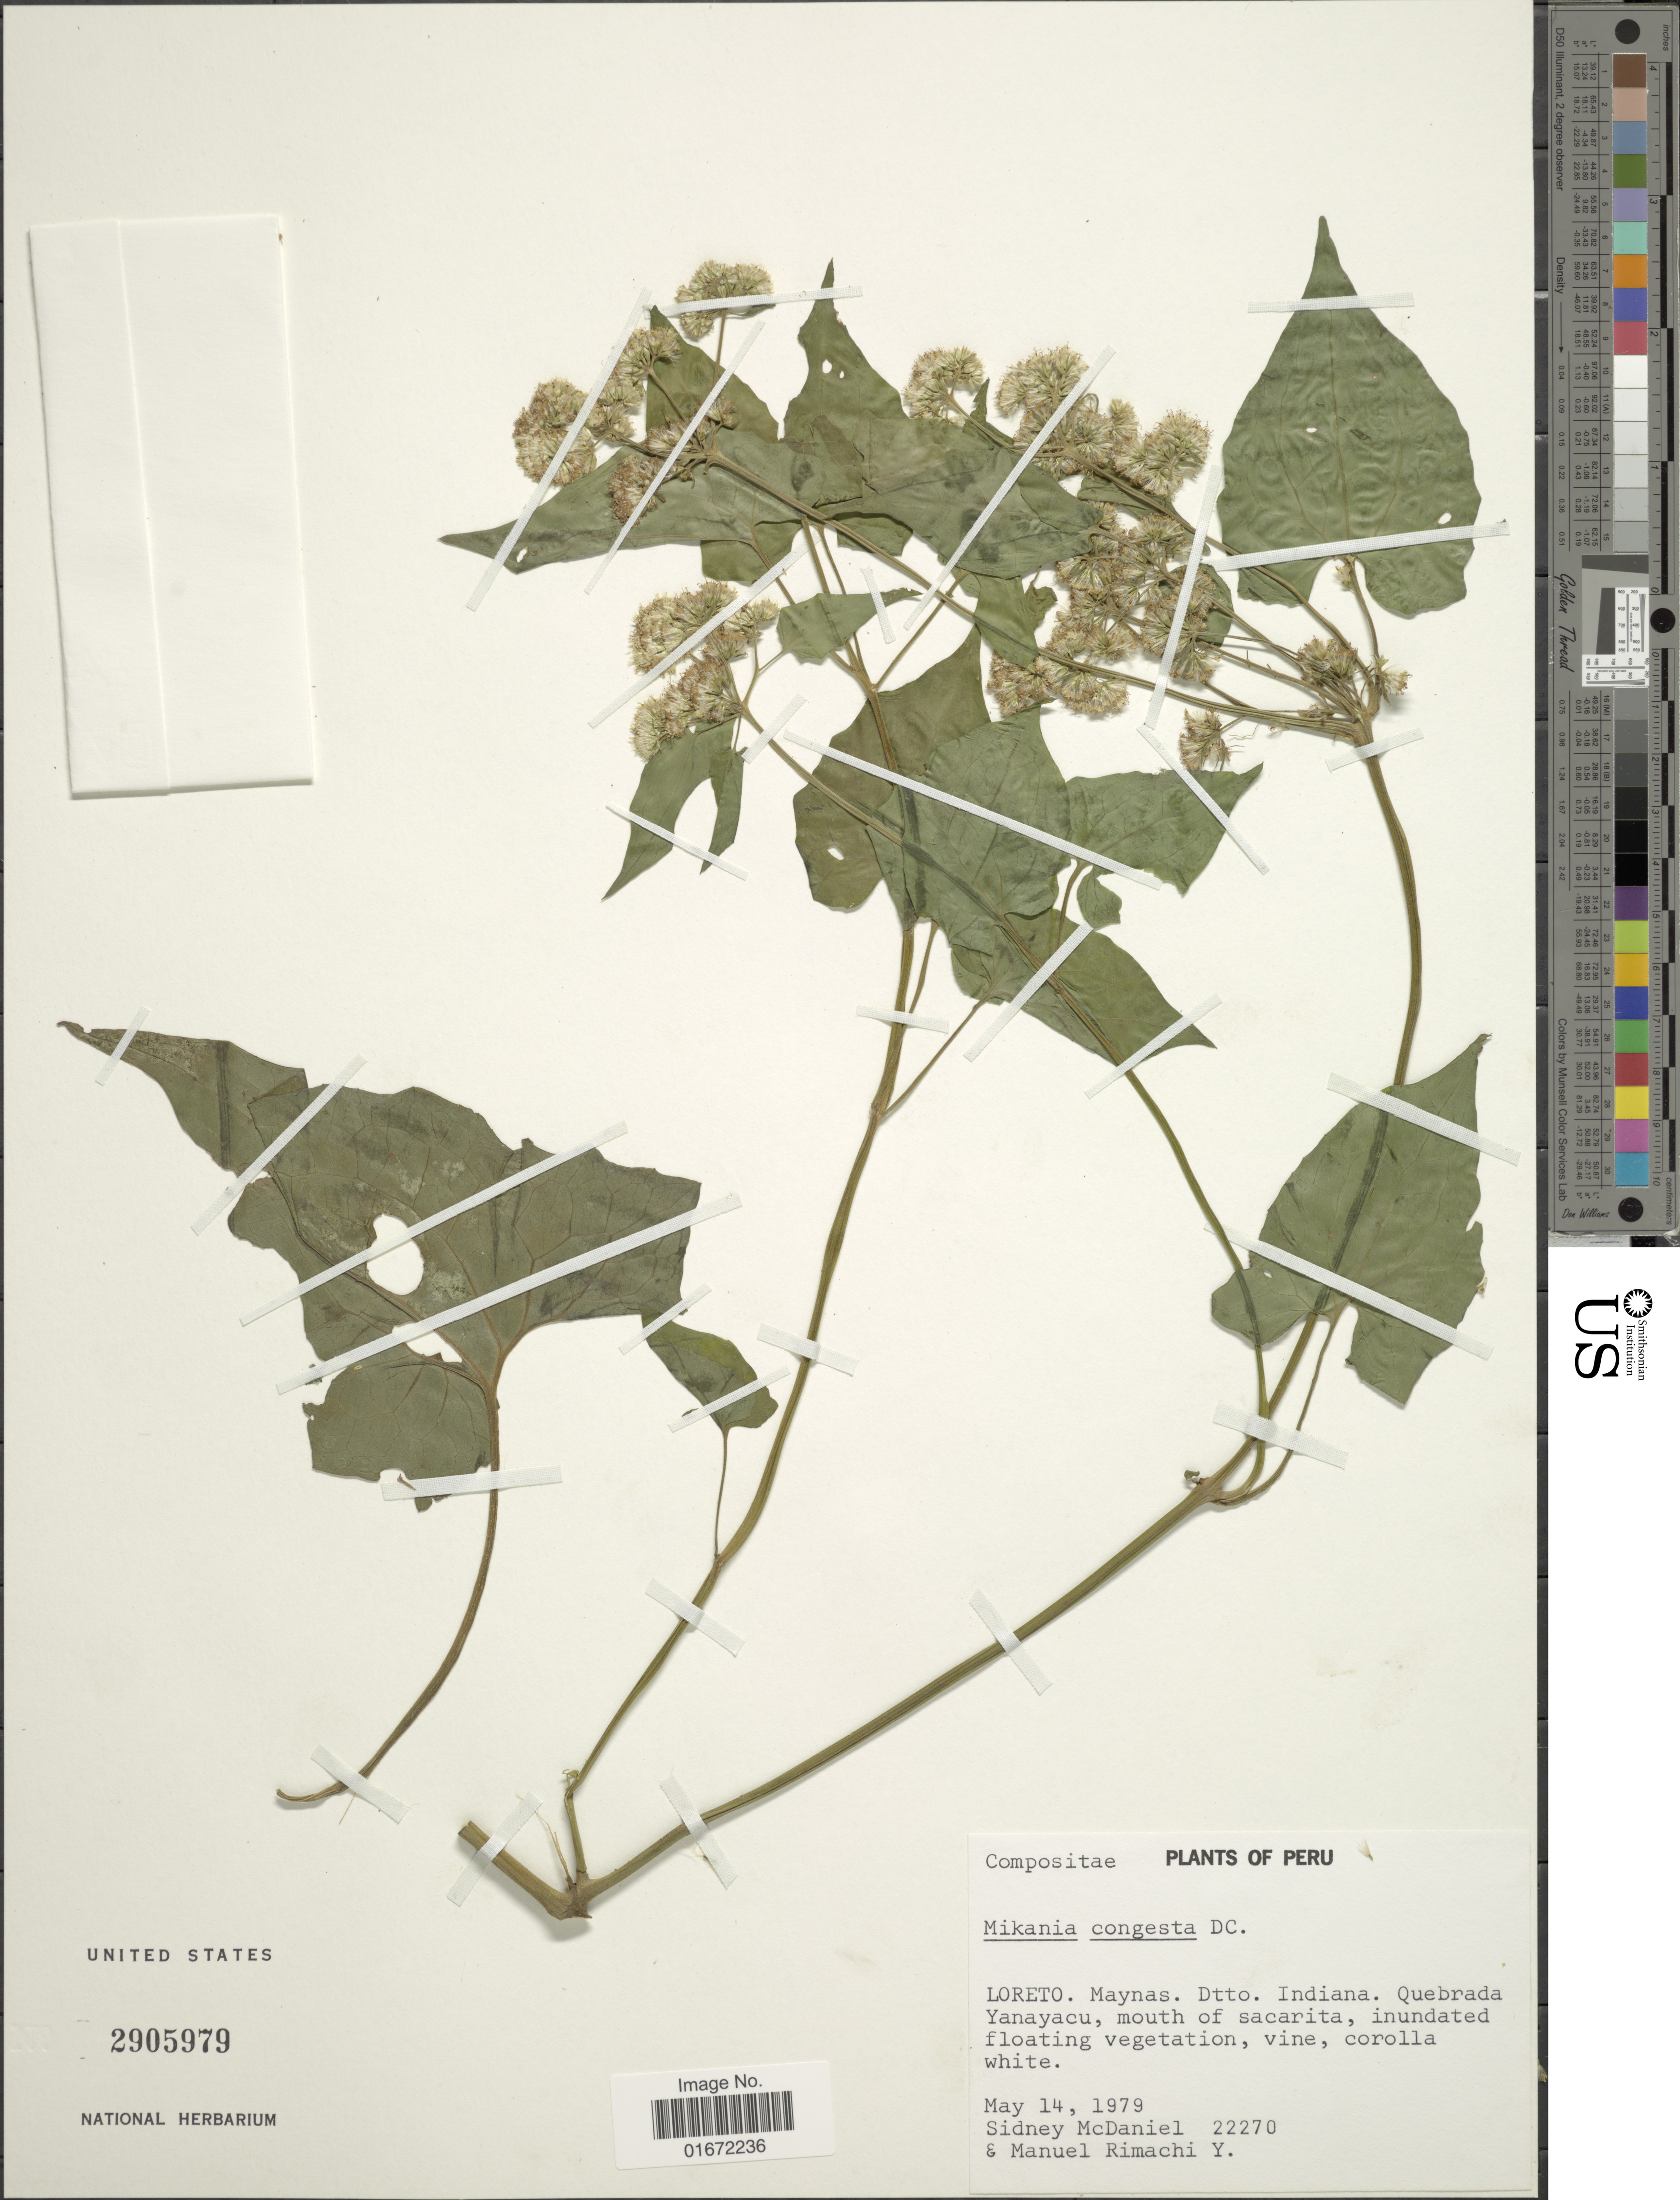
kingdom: Plantae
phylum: Tracheophyta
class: Magnoliopsida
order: Asterales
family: Asteraceae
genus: Mikania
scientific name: Mikania congesta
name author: DC.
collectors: S. McDaniel & M. Rimachi Y.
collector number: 22270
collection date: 1979-05-14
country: Peru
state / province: Loreto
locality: Loreto. Maynas. Dtto. Indiana. Quebrada Yanayacu, mouth of sacarita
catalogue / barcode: US 2905979